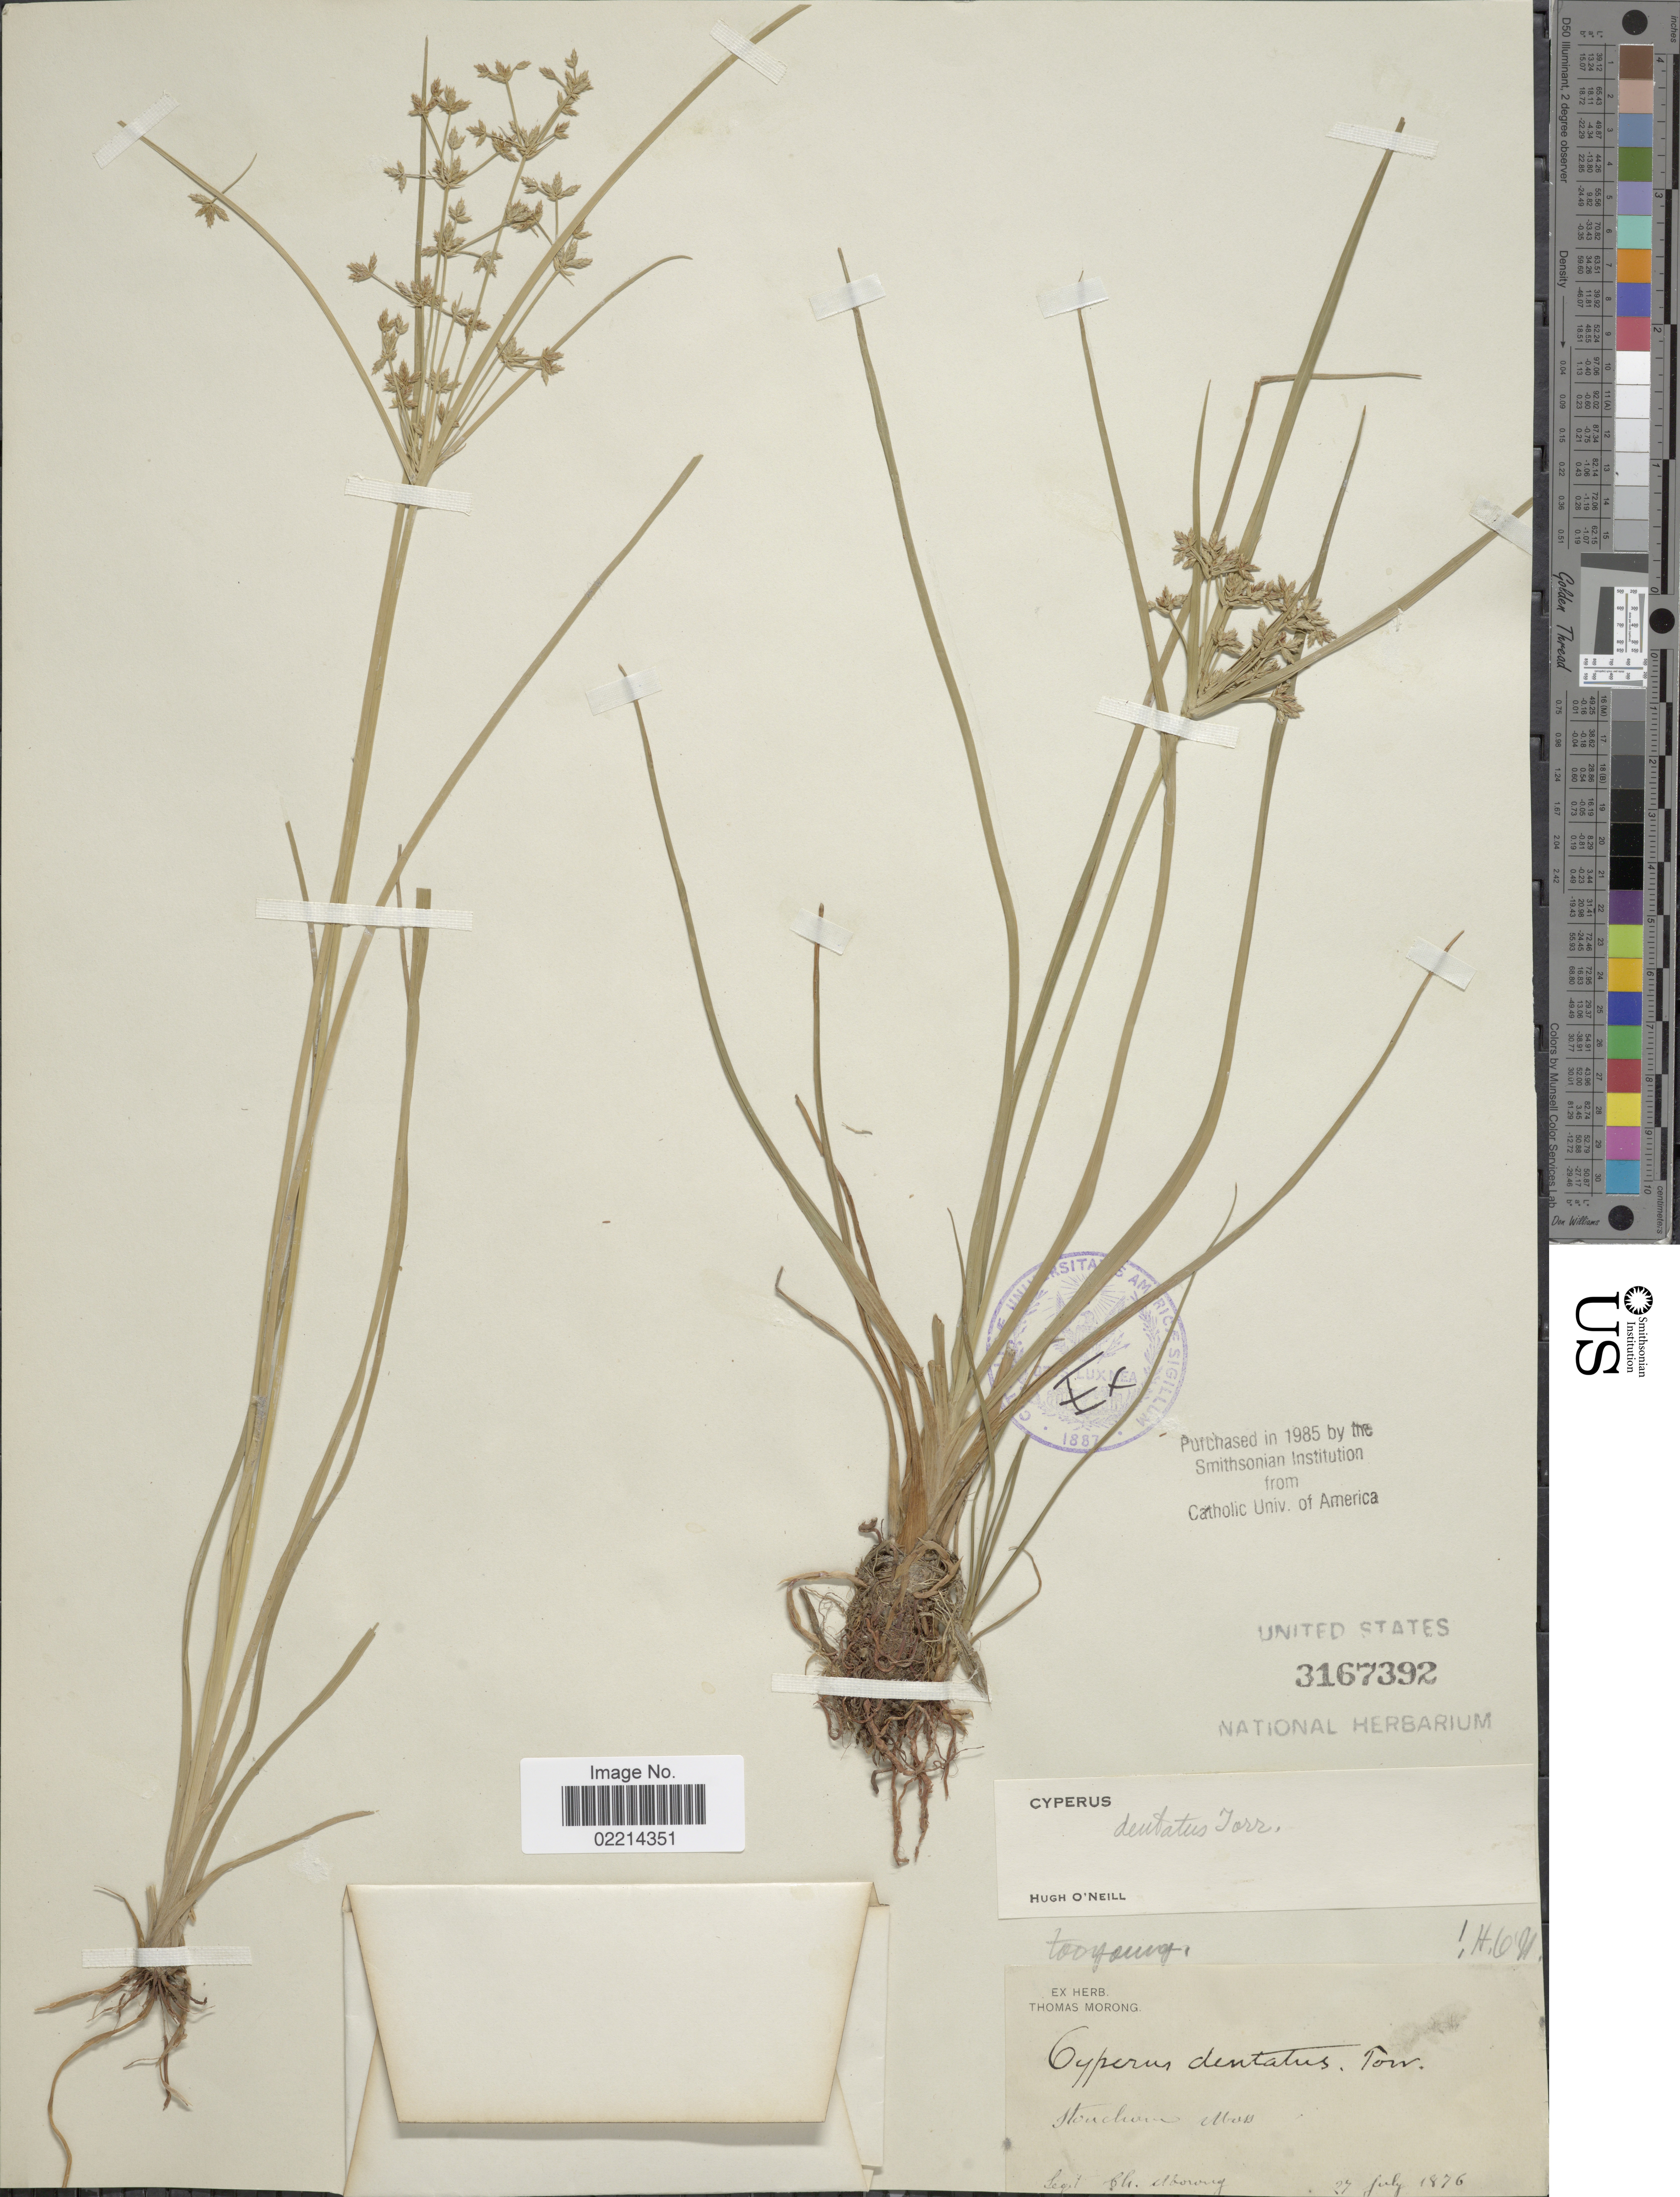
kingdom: Plantae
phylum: Tracheophyta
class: Liliopsida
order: Poales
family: Cyperaceae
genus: Cyperus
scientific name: Cyperus dentatus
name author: Torr.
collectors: T. Morong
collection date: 1876-07-27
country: United States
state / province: Massachusetts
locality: Stoneham.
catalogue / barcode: US 3167392